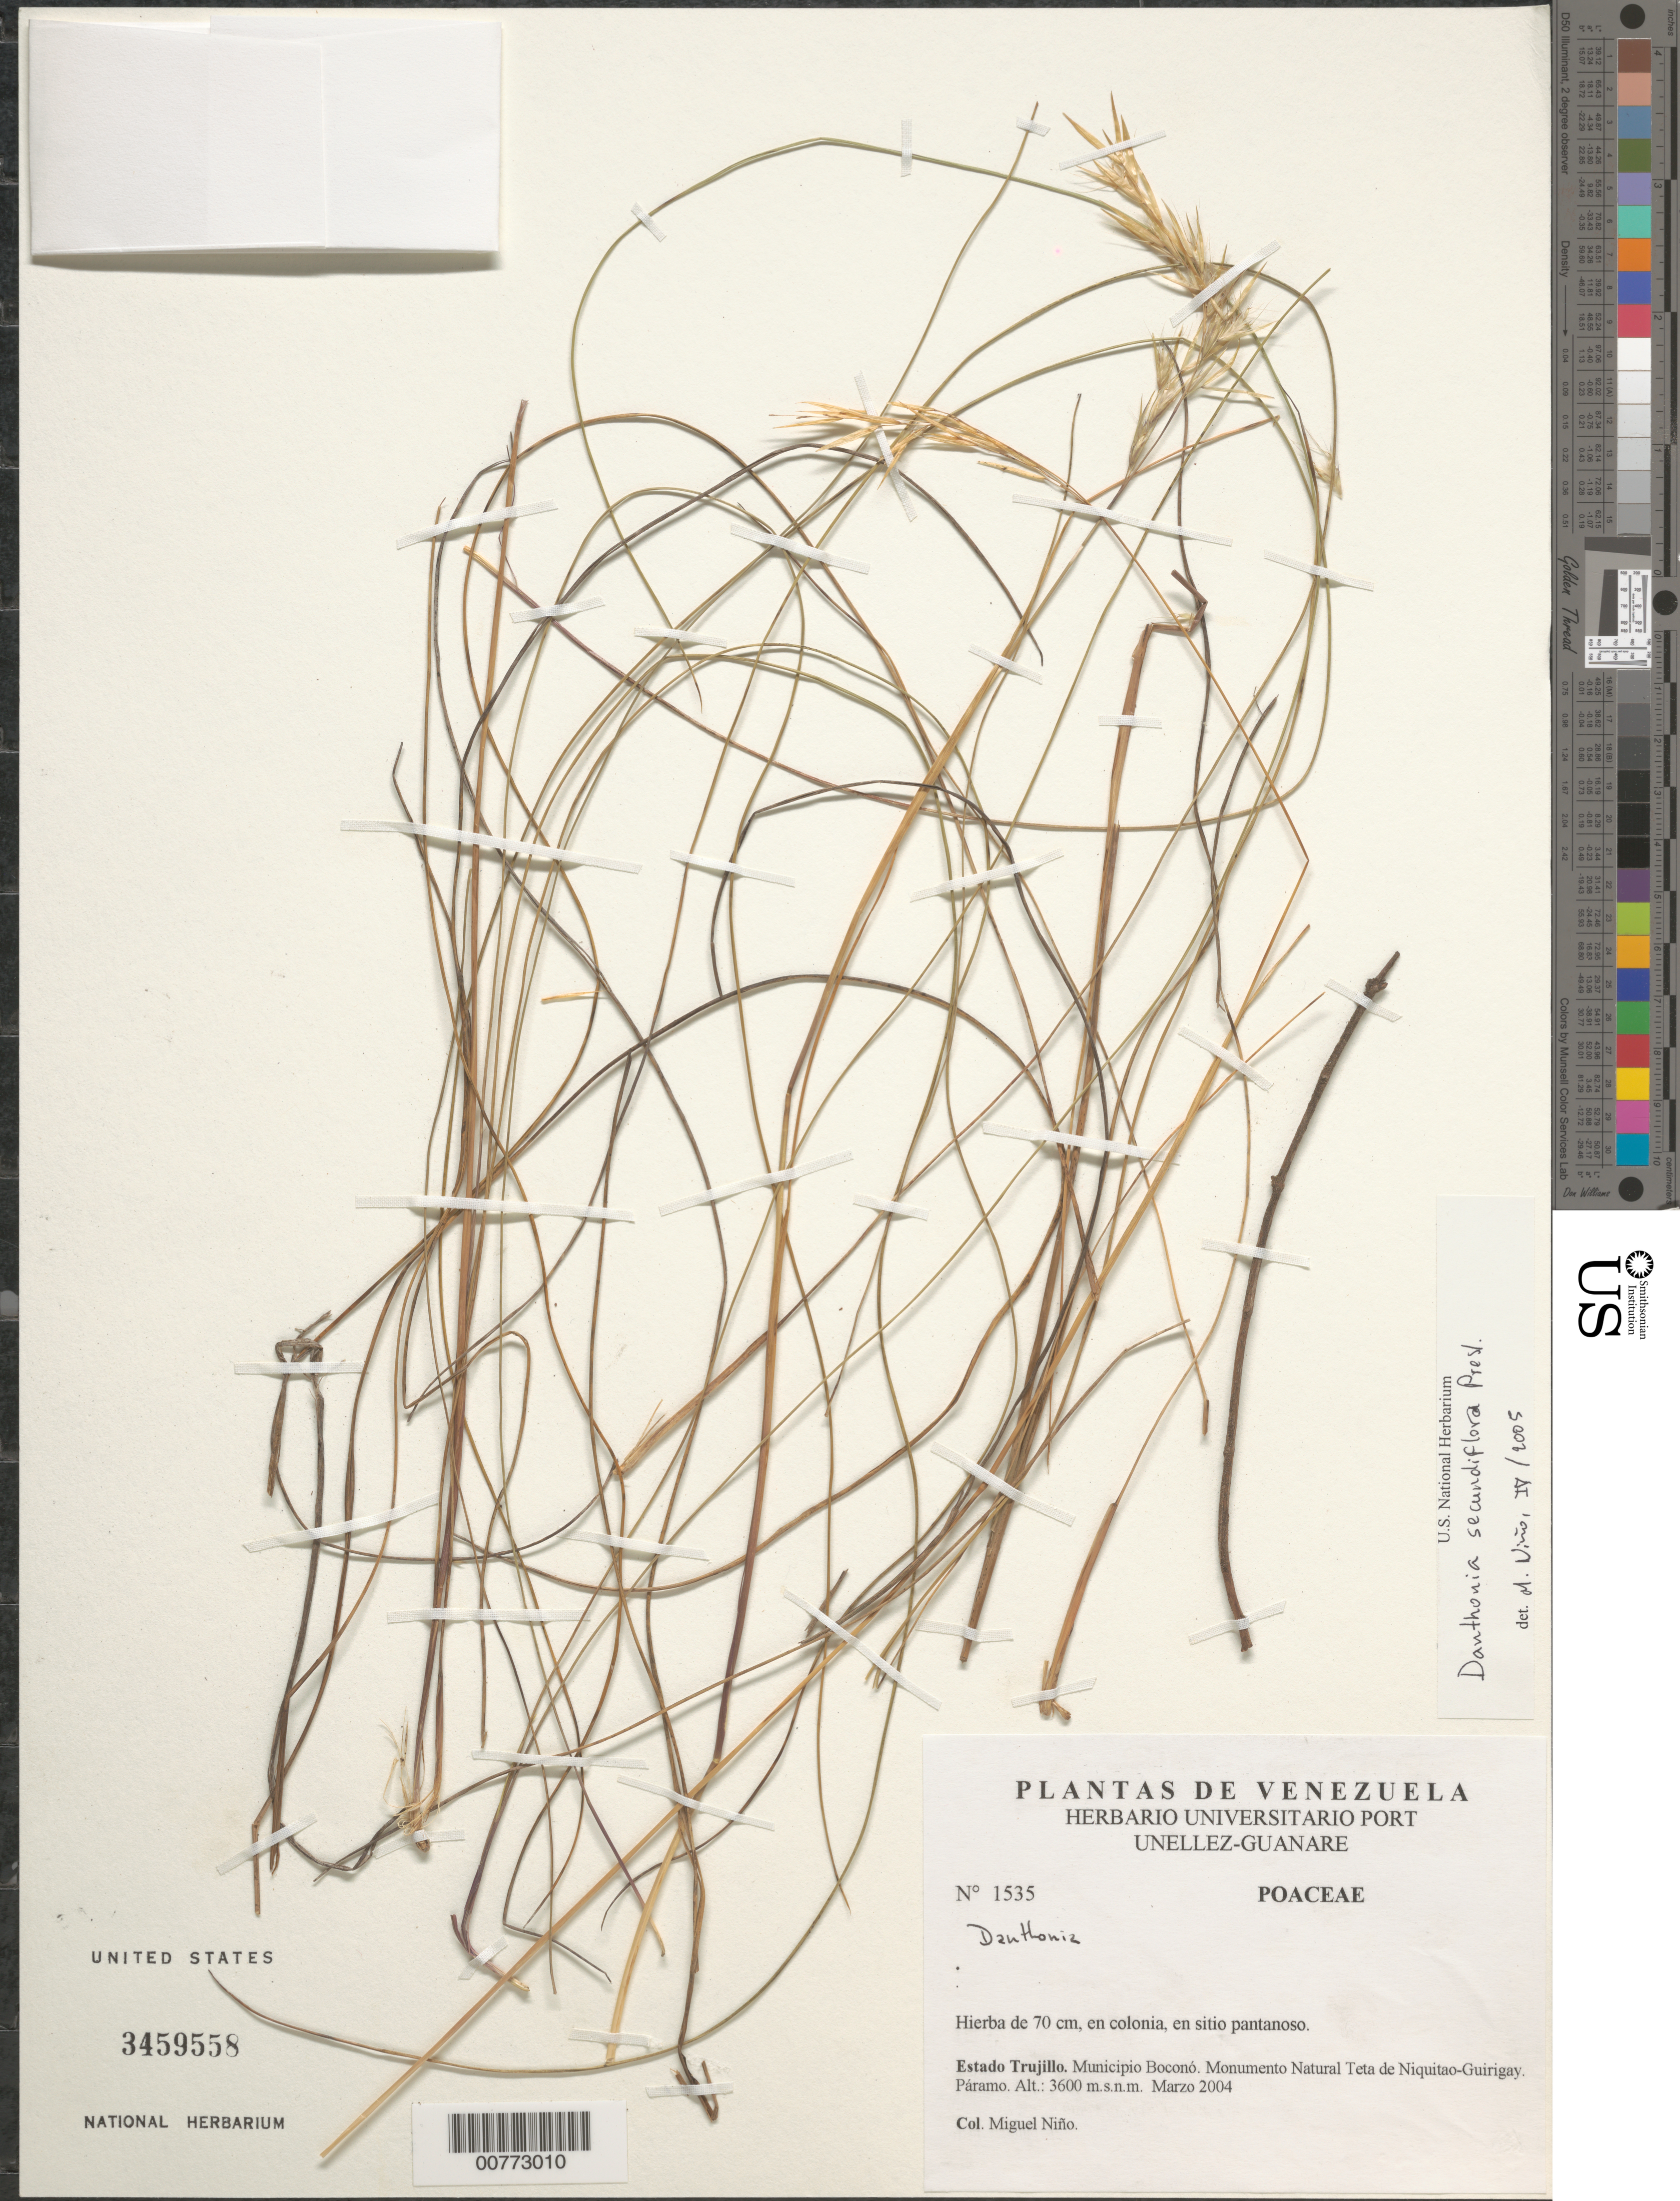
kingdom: Plantae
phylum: Tracheophyta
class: Liliopsida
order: Poales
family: Poaceae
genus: Danthonia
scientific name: Danthonia secundiflora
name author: J. Presl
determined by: Niño, S. M., (PORT), BioCentro-UNELLEZ (VENEZUELA)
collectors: S. M. Niño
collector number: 1535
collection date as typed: Mar 2004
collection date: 2004-03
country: Venezuela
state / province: Trujillo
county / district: Boconó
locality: Monumento Natural Teta de Niquitao-Guirigay.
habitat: Páramo.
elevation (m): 3600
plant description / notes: PORT, US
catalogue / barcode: US 3459558